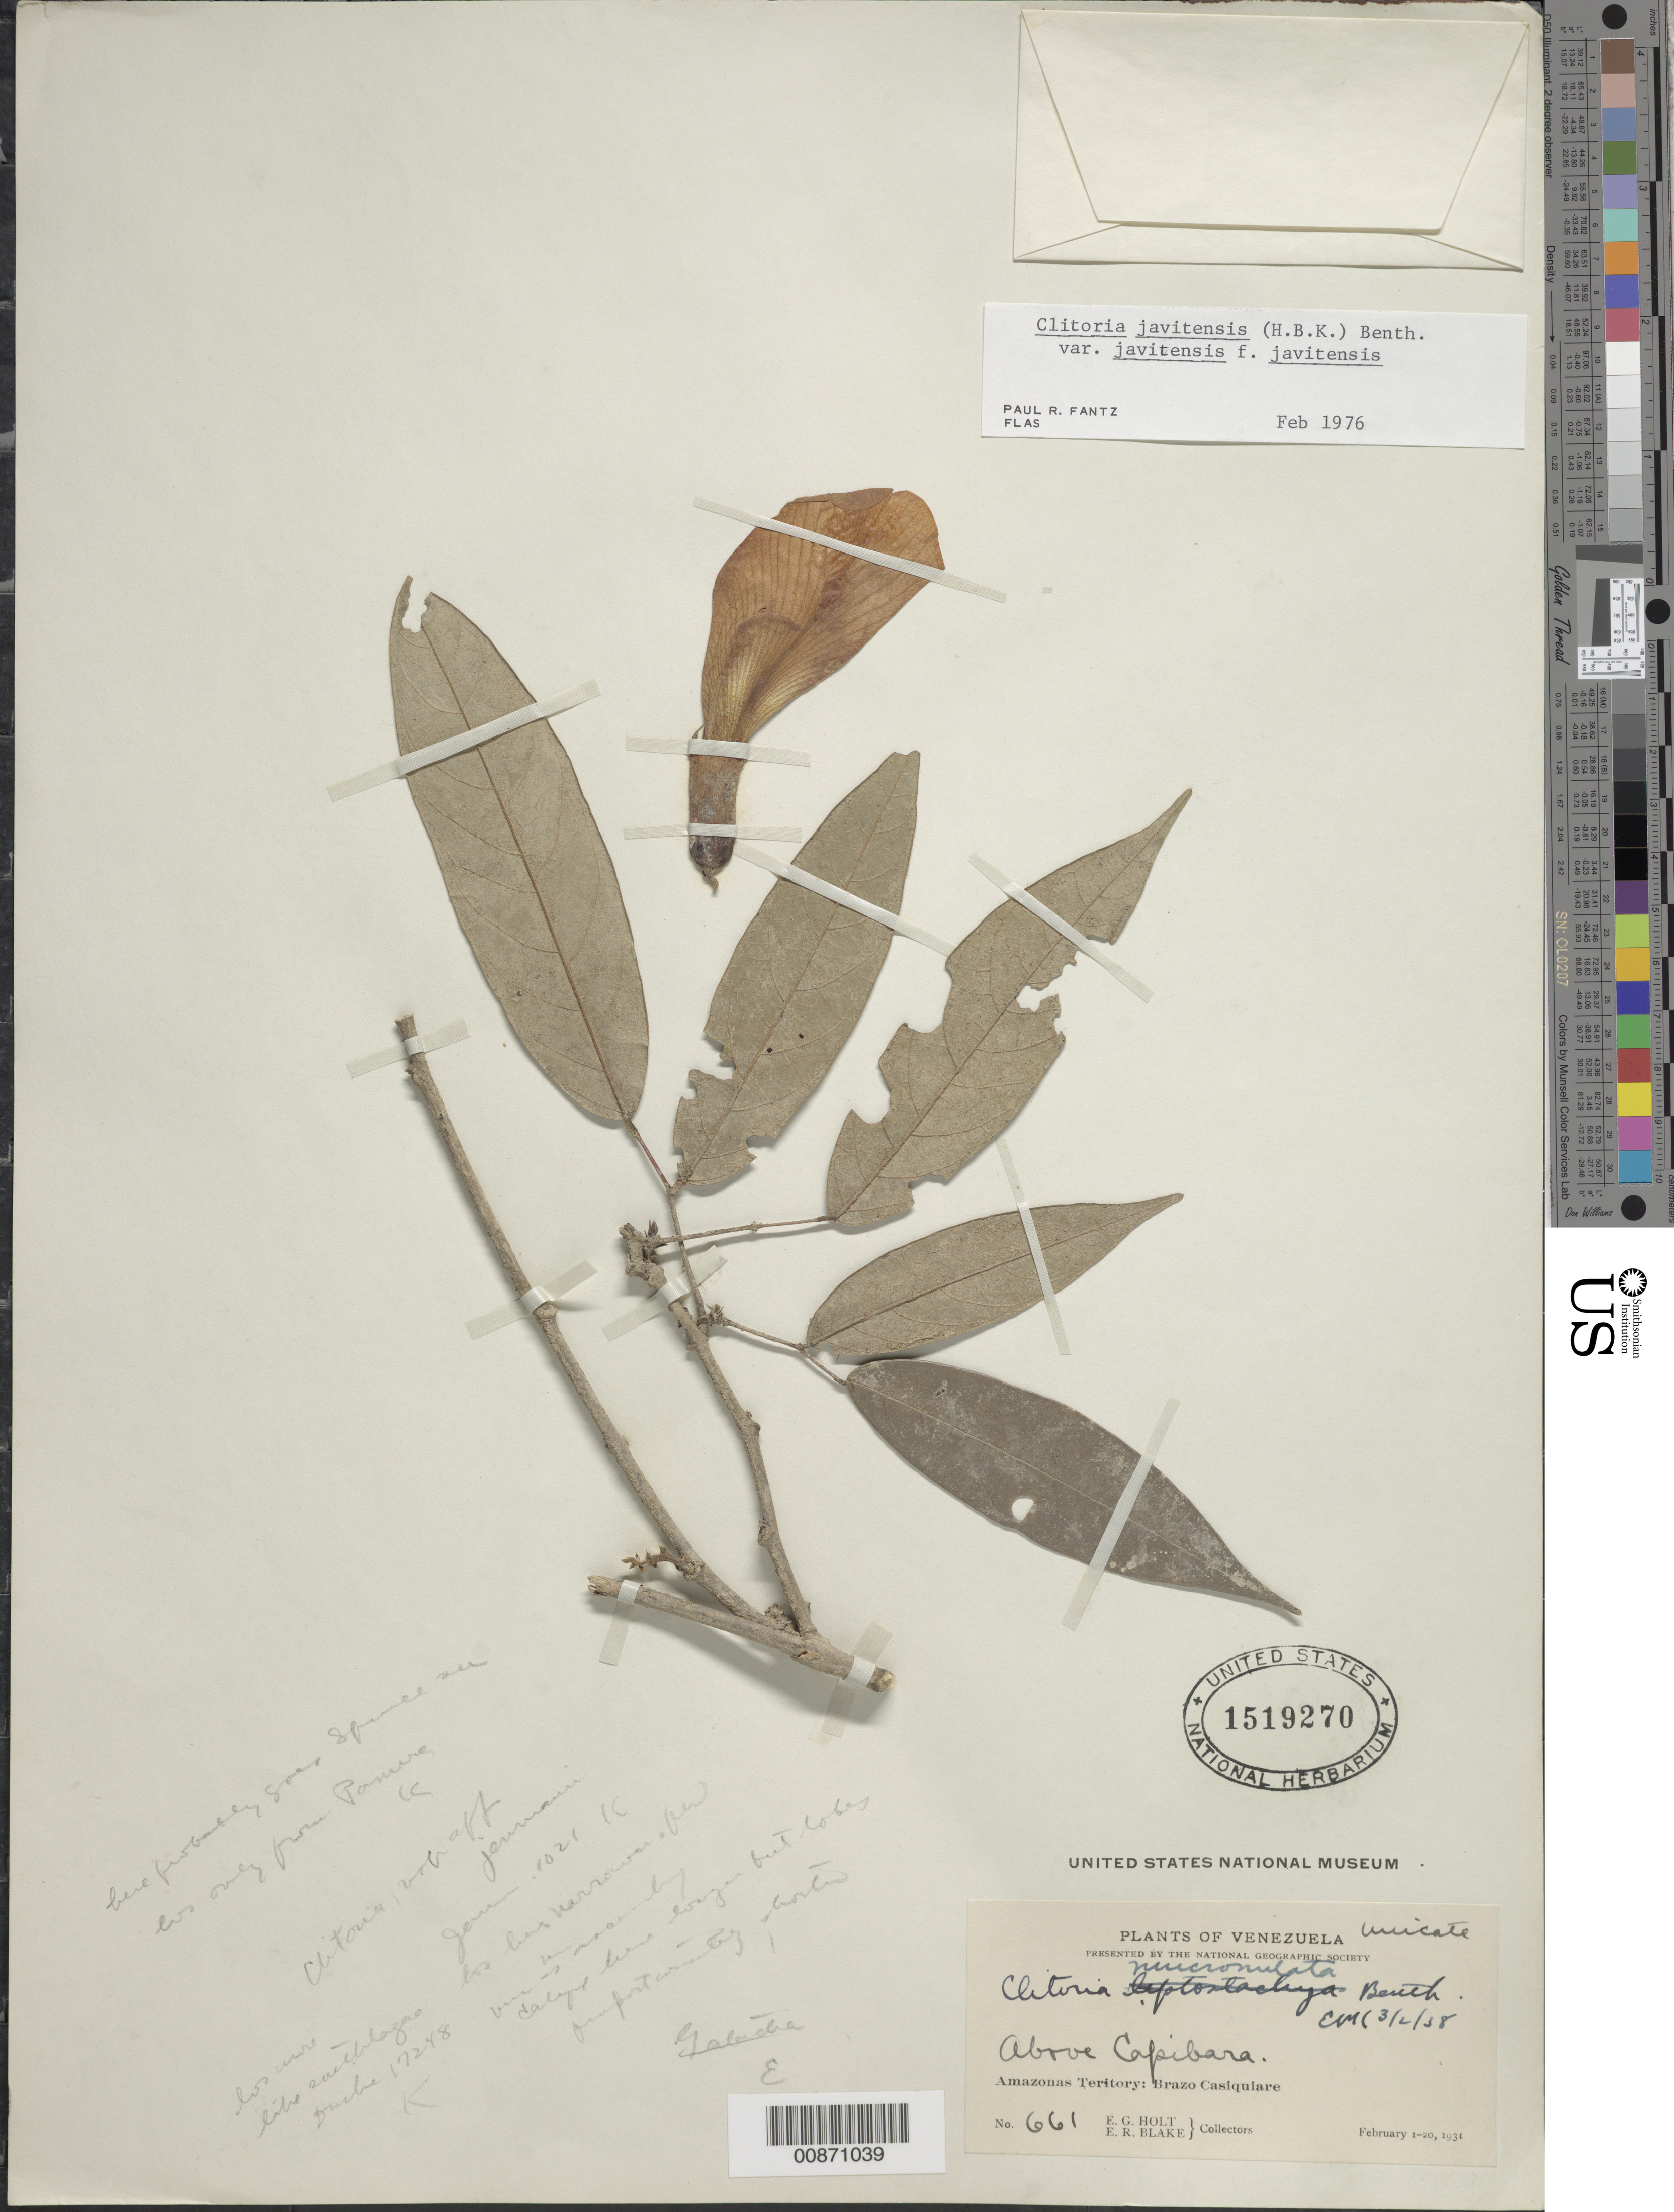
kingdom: Plantae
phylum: Tracheophyta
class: Magnoliopsida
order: Fabales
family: Fabaceae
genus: Clitoria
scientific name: Clitoria javitensis f. javitensis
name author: (Kunth) Benth.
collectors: E. Holt & E. R. Blake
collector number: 661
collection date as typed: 1-Feb-31 to 20-Feb-31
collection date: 1931-02-01/1931-02-20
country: Venezuela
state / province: Amazonas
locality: Brazo Casiquiare, above Capibara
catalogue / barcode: US 1519270